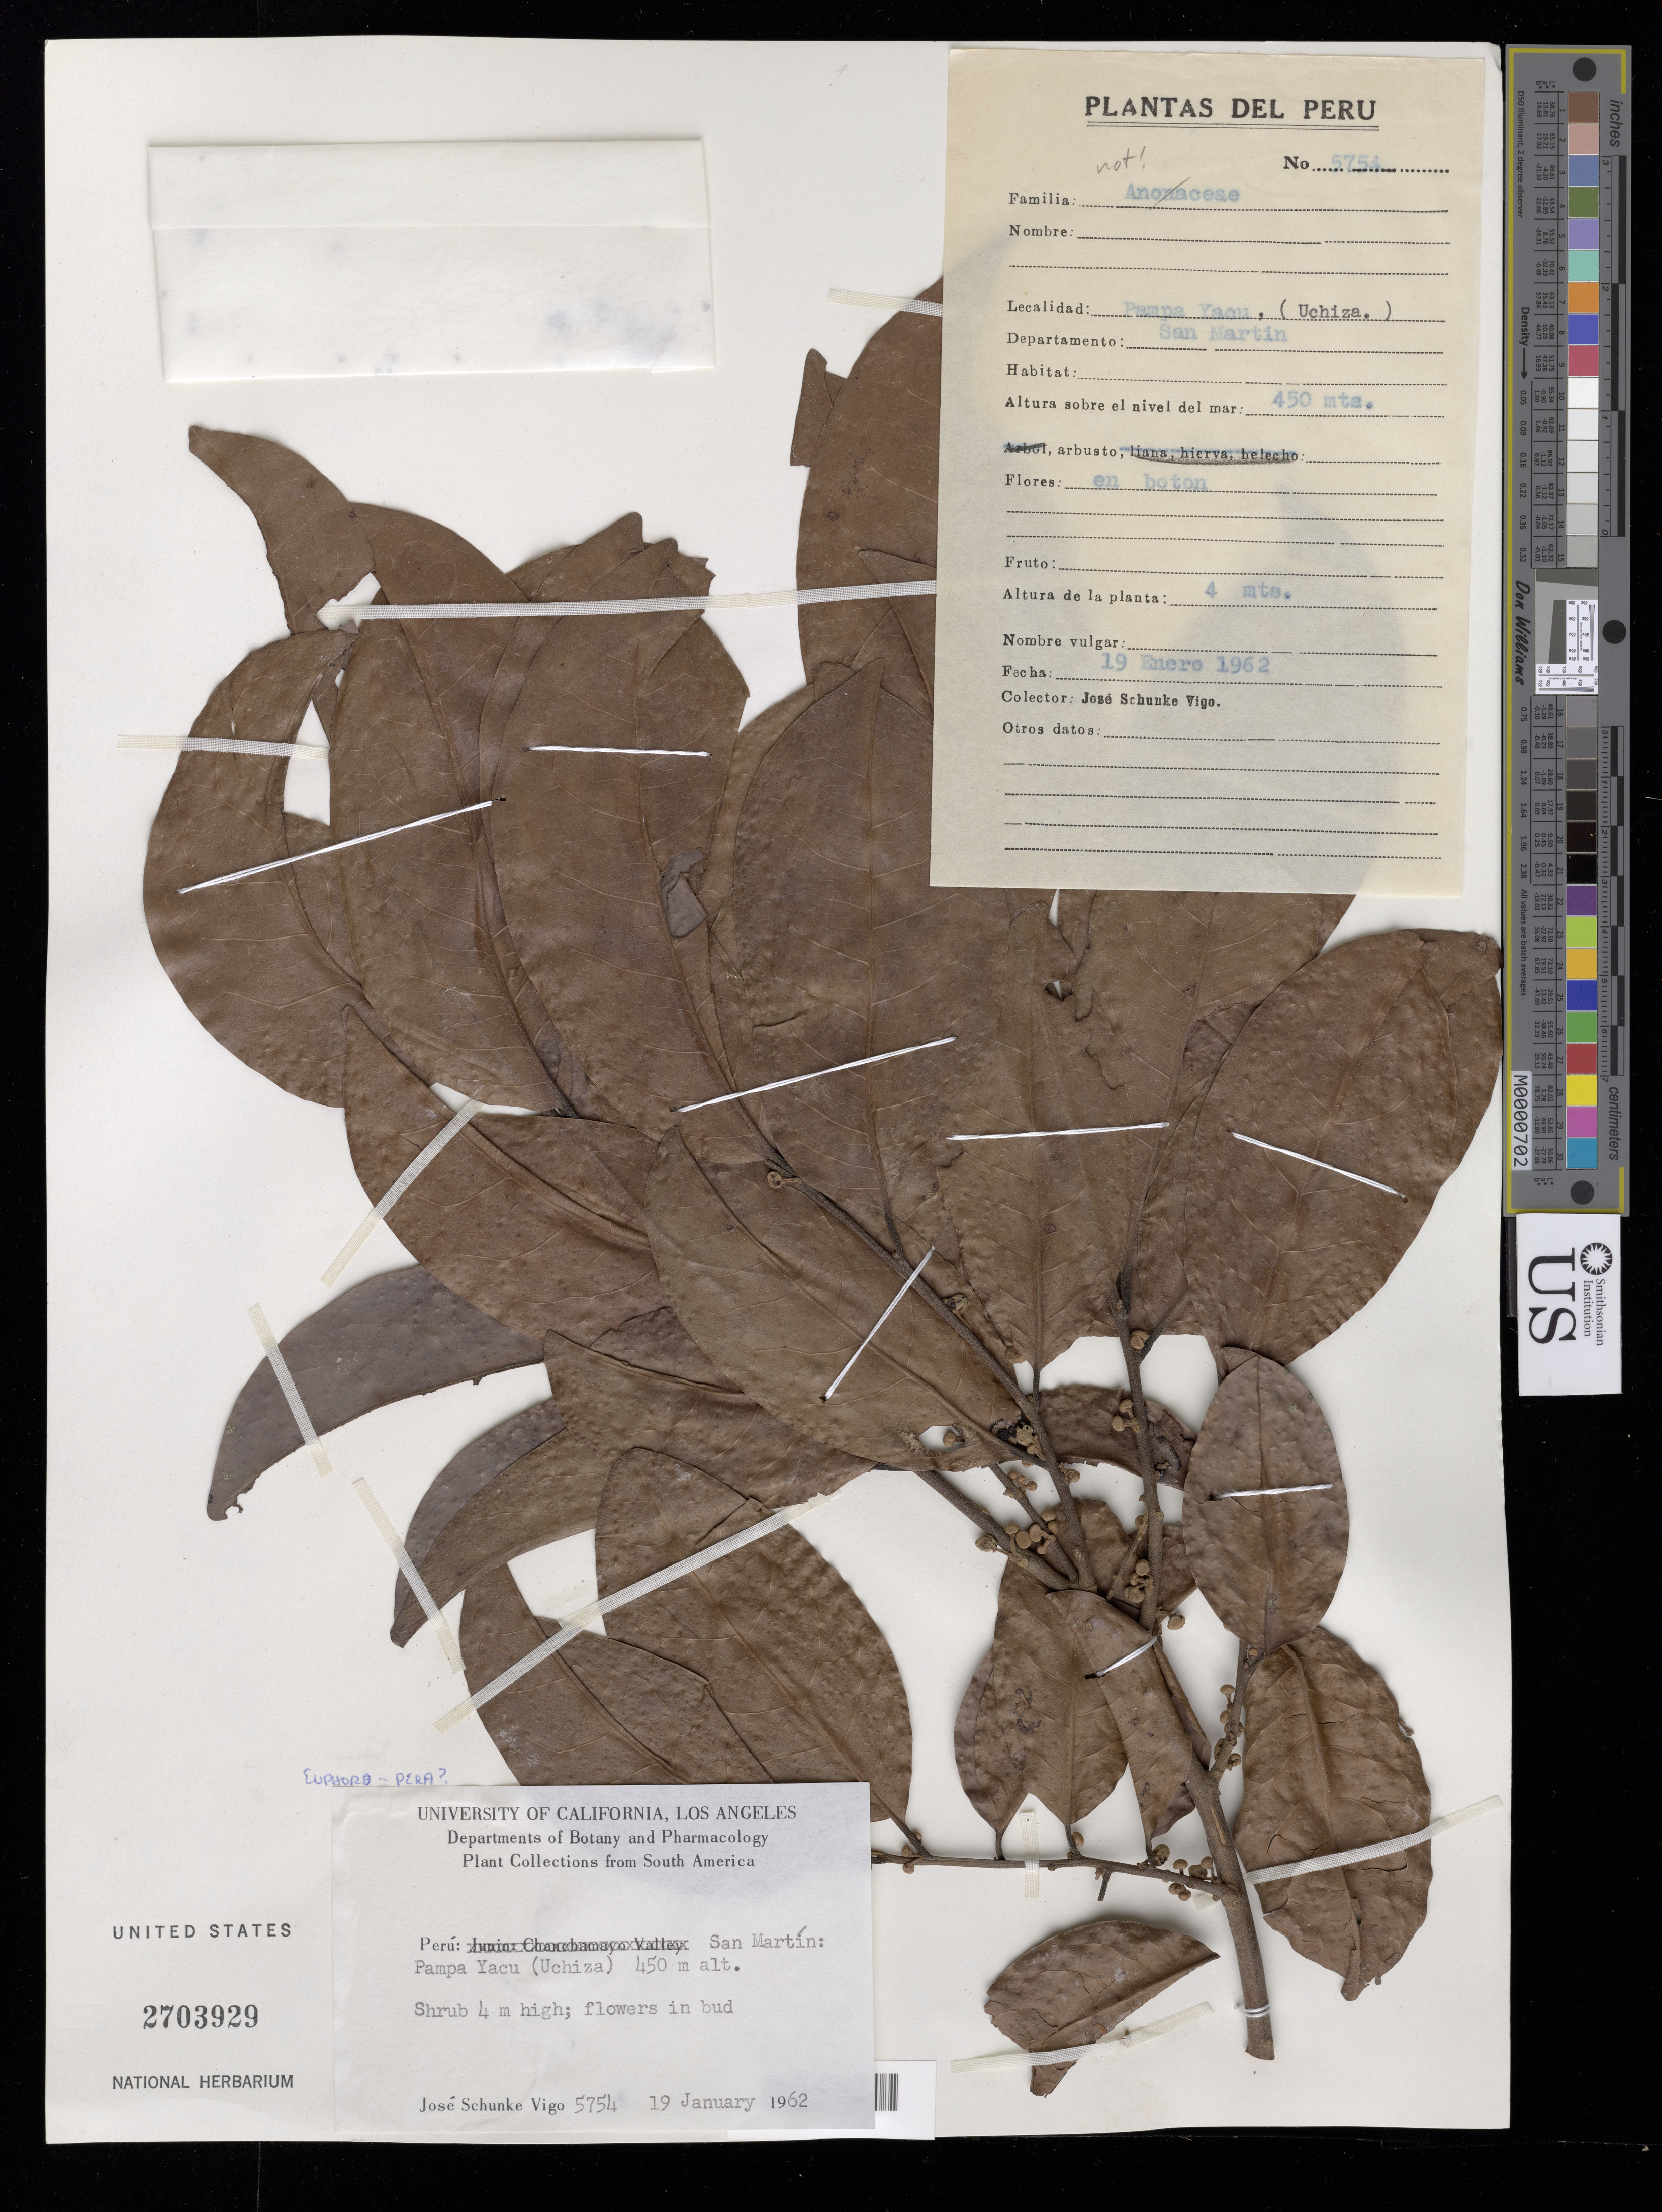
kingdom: Plantae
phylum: Tracheophyta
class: Magnoliopsida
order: Malpighiales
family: Peraceae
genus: Pera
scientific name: Pera sp.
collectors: J. Schunke Vigo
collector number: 5754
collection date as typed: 19 Jan 1962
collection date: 1962-01-19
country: Peru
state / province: San Martín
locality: Pampa Yacu (Uchiza).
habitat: Shrub.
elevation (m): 450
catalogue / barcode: US 2703929